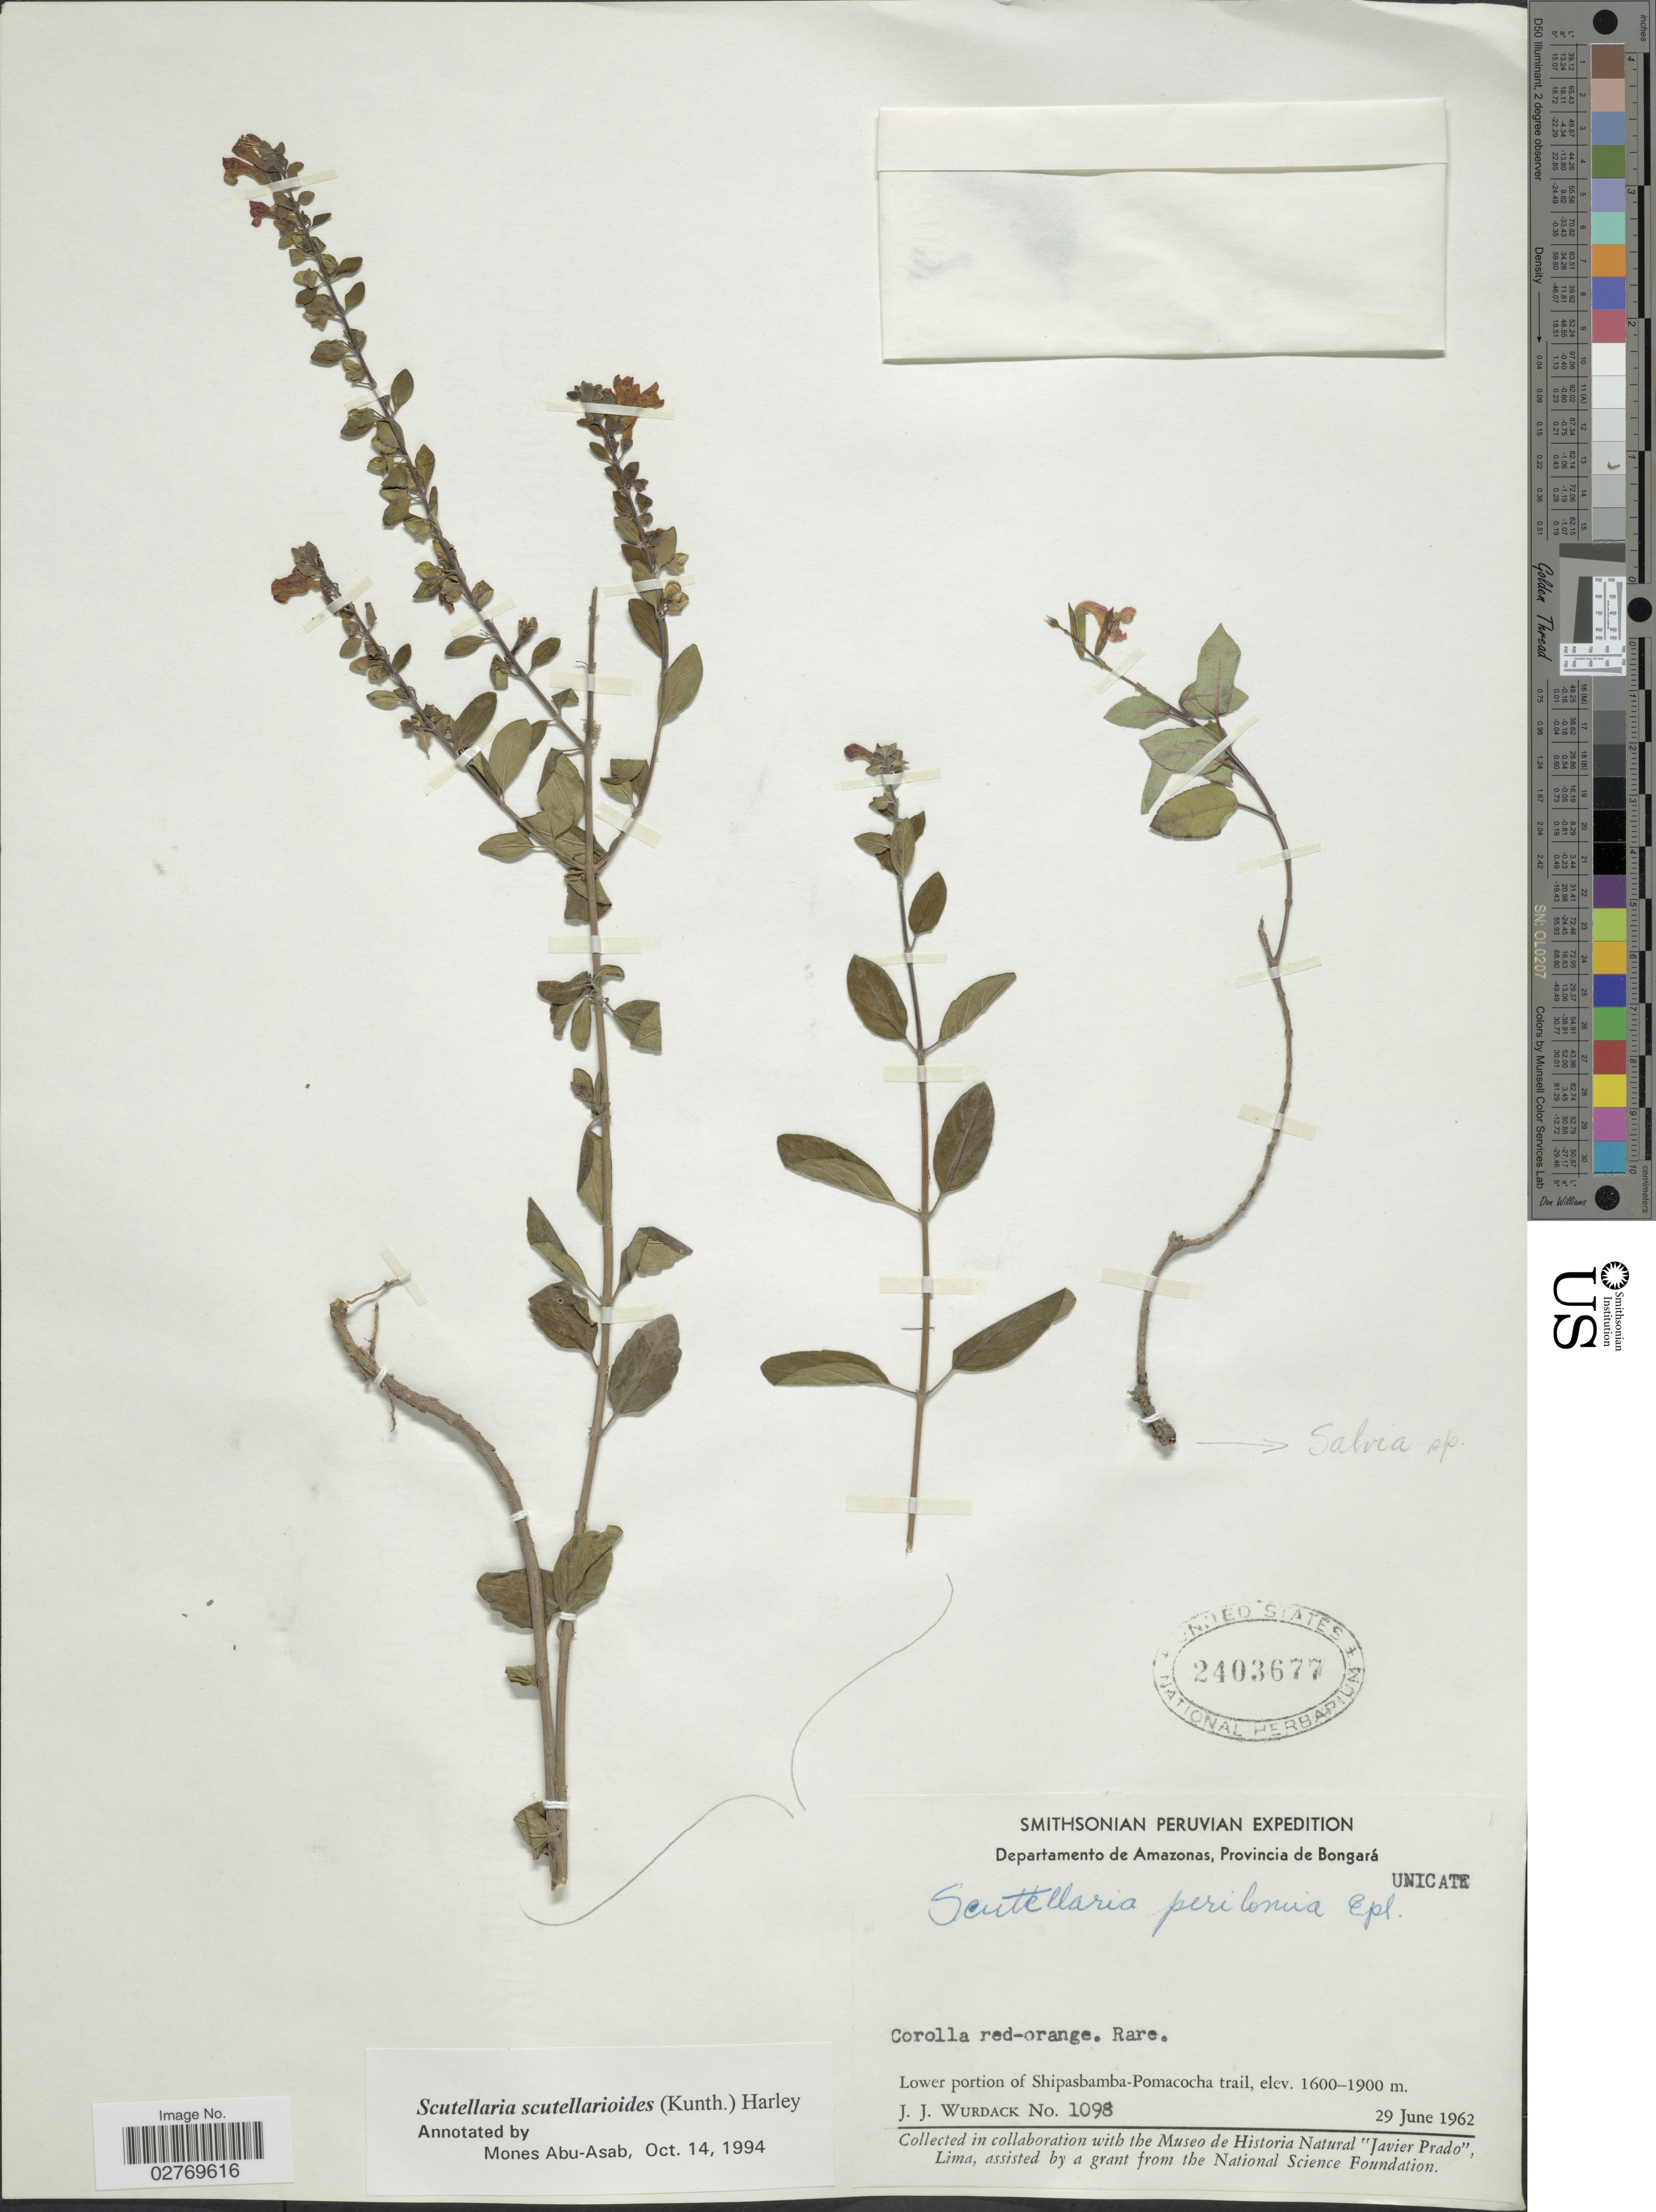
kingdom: Plantae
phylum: Tracheophyta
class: Magnoliopsida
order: Lamiales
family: Lamiaceae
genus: Scutellaria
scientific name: Scutellaria scutellarioides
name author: (Kunth) Harley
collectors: J. J. Wurdack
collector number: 1098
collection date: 1962-06-29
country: Peru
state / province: Amazonas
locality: Departamento de Amazonas, Provincia de Bongará. Lower portion of Shipasbamba-Pomacocha trail.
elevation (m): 1600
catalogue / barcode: US 2403677